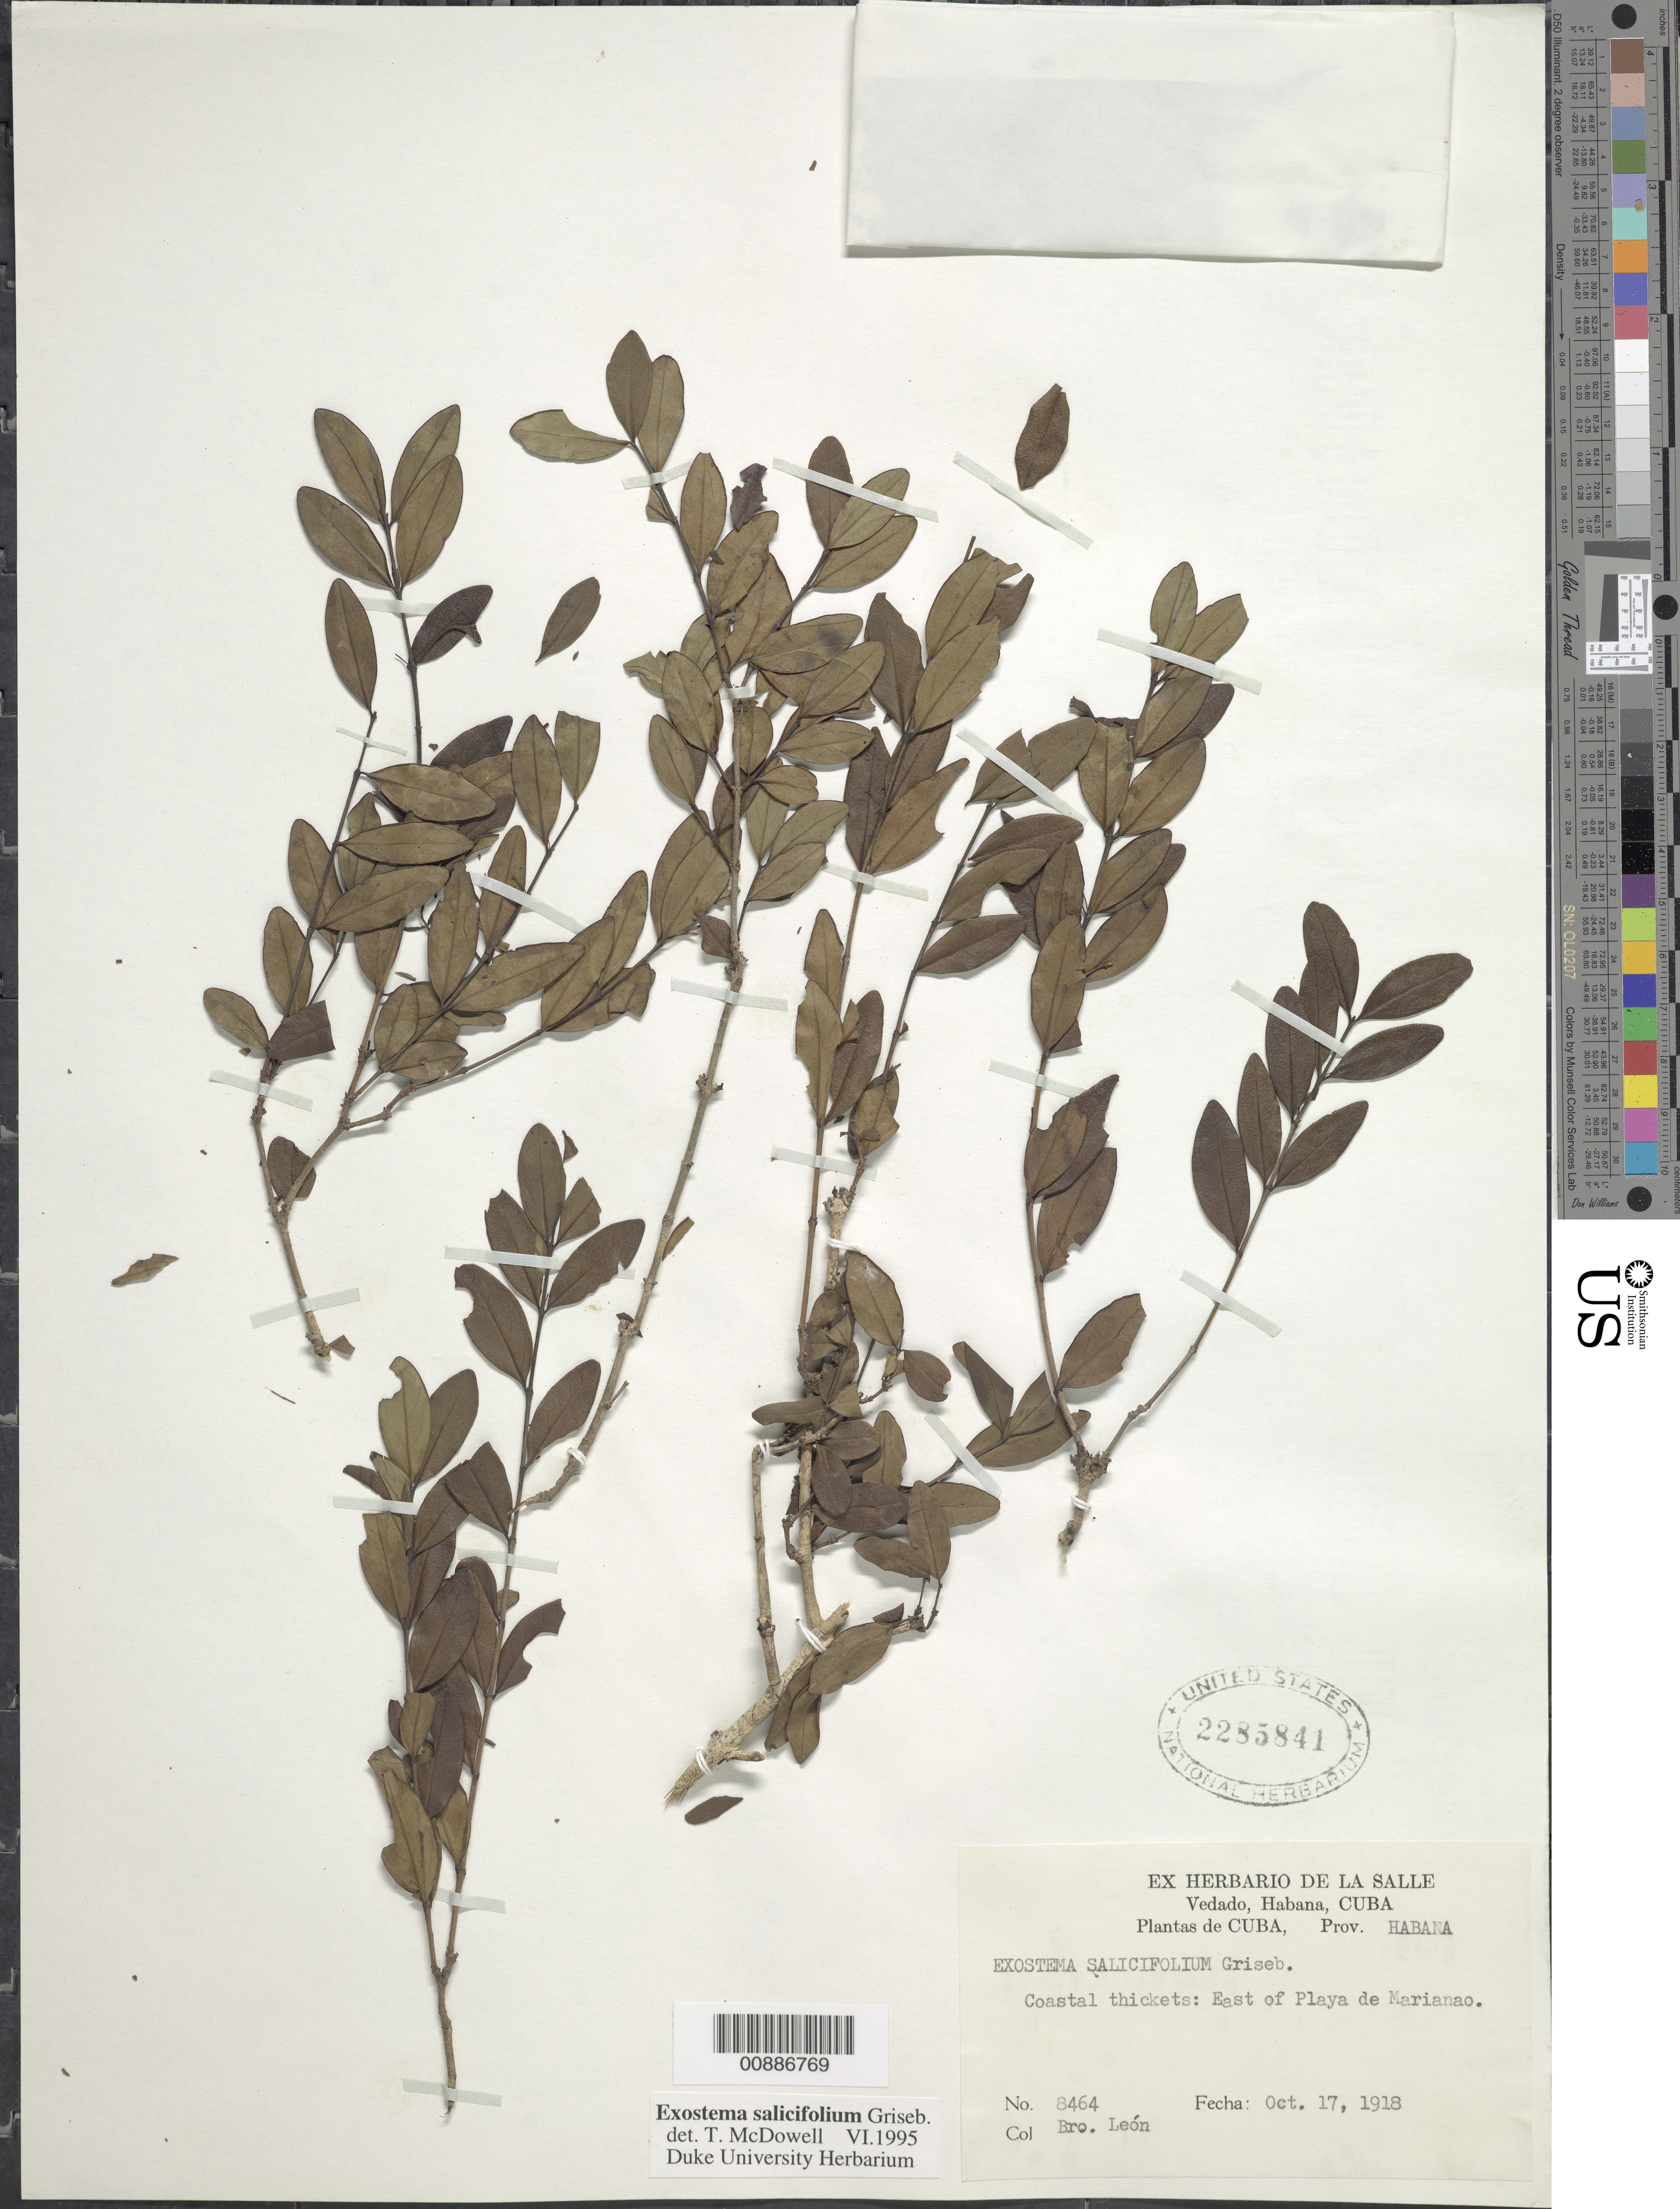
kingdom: Plantae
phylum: Tracheophyta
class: Magnoliopsida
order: Gentianales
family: Rubiaceae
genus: Exostema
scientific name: Exostema salicifolium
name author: Griseb.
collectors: Bro. León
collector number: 8464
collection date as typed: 17 Oct 1918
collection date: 1918-10-17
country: Cuba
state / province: La Habana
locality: Coastal, east of Playa de Marianao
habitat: Coastal thickets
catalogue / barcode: US 2285841